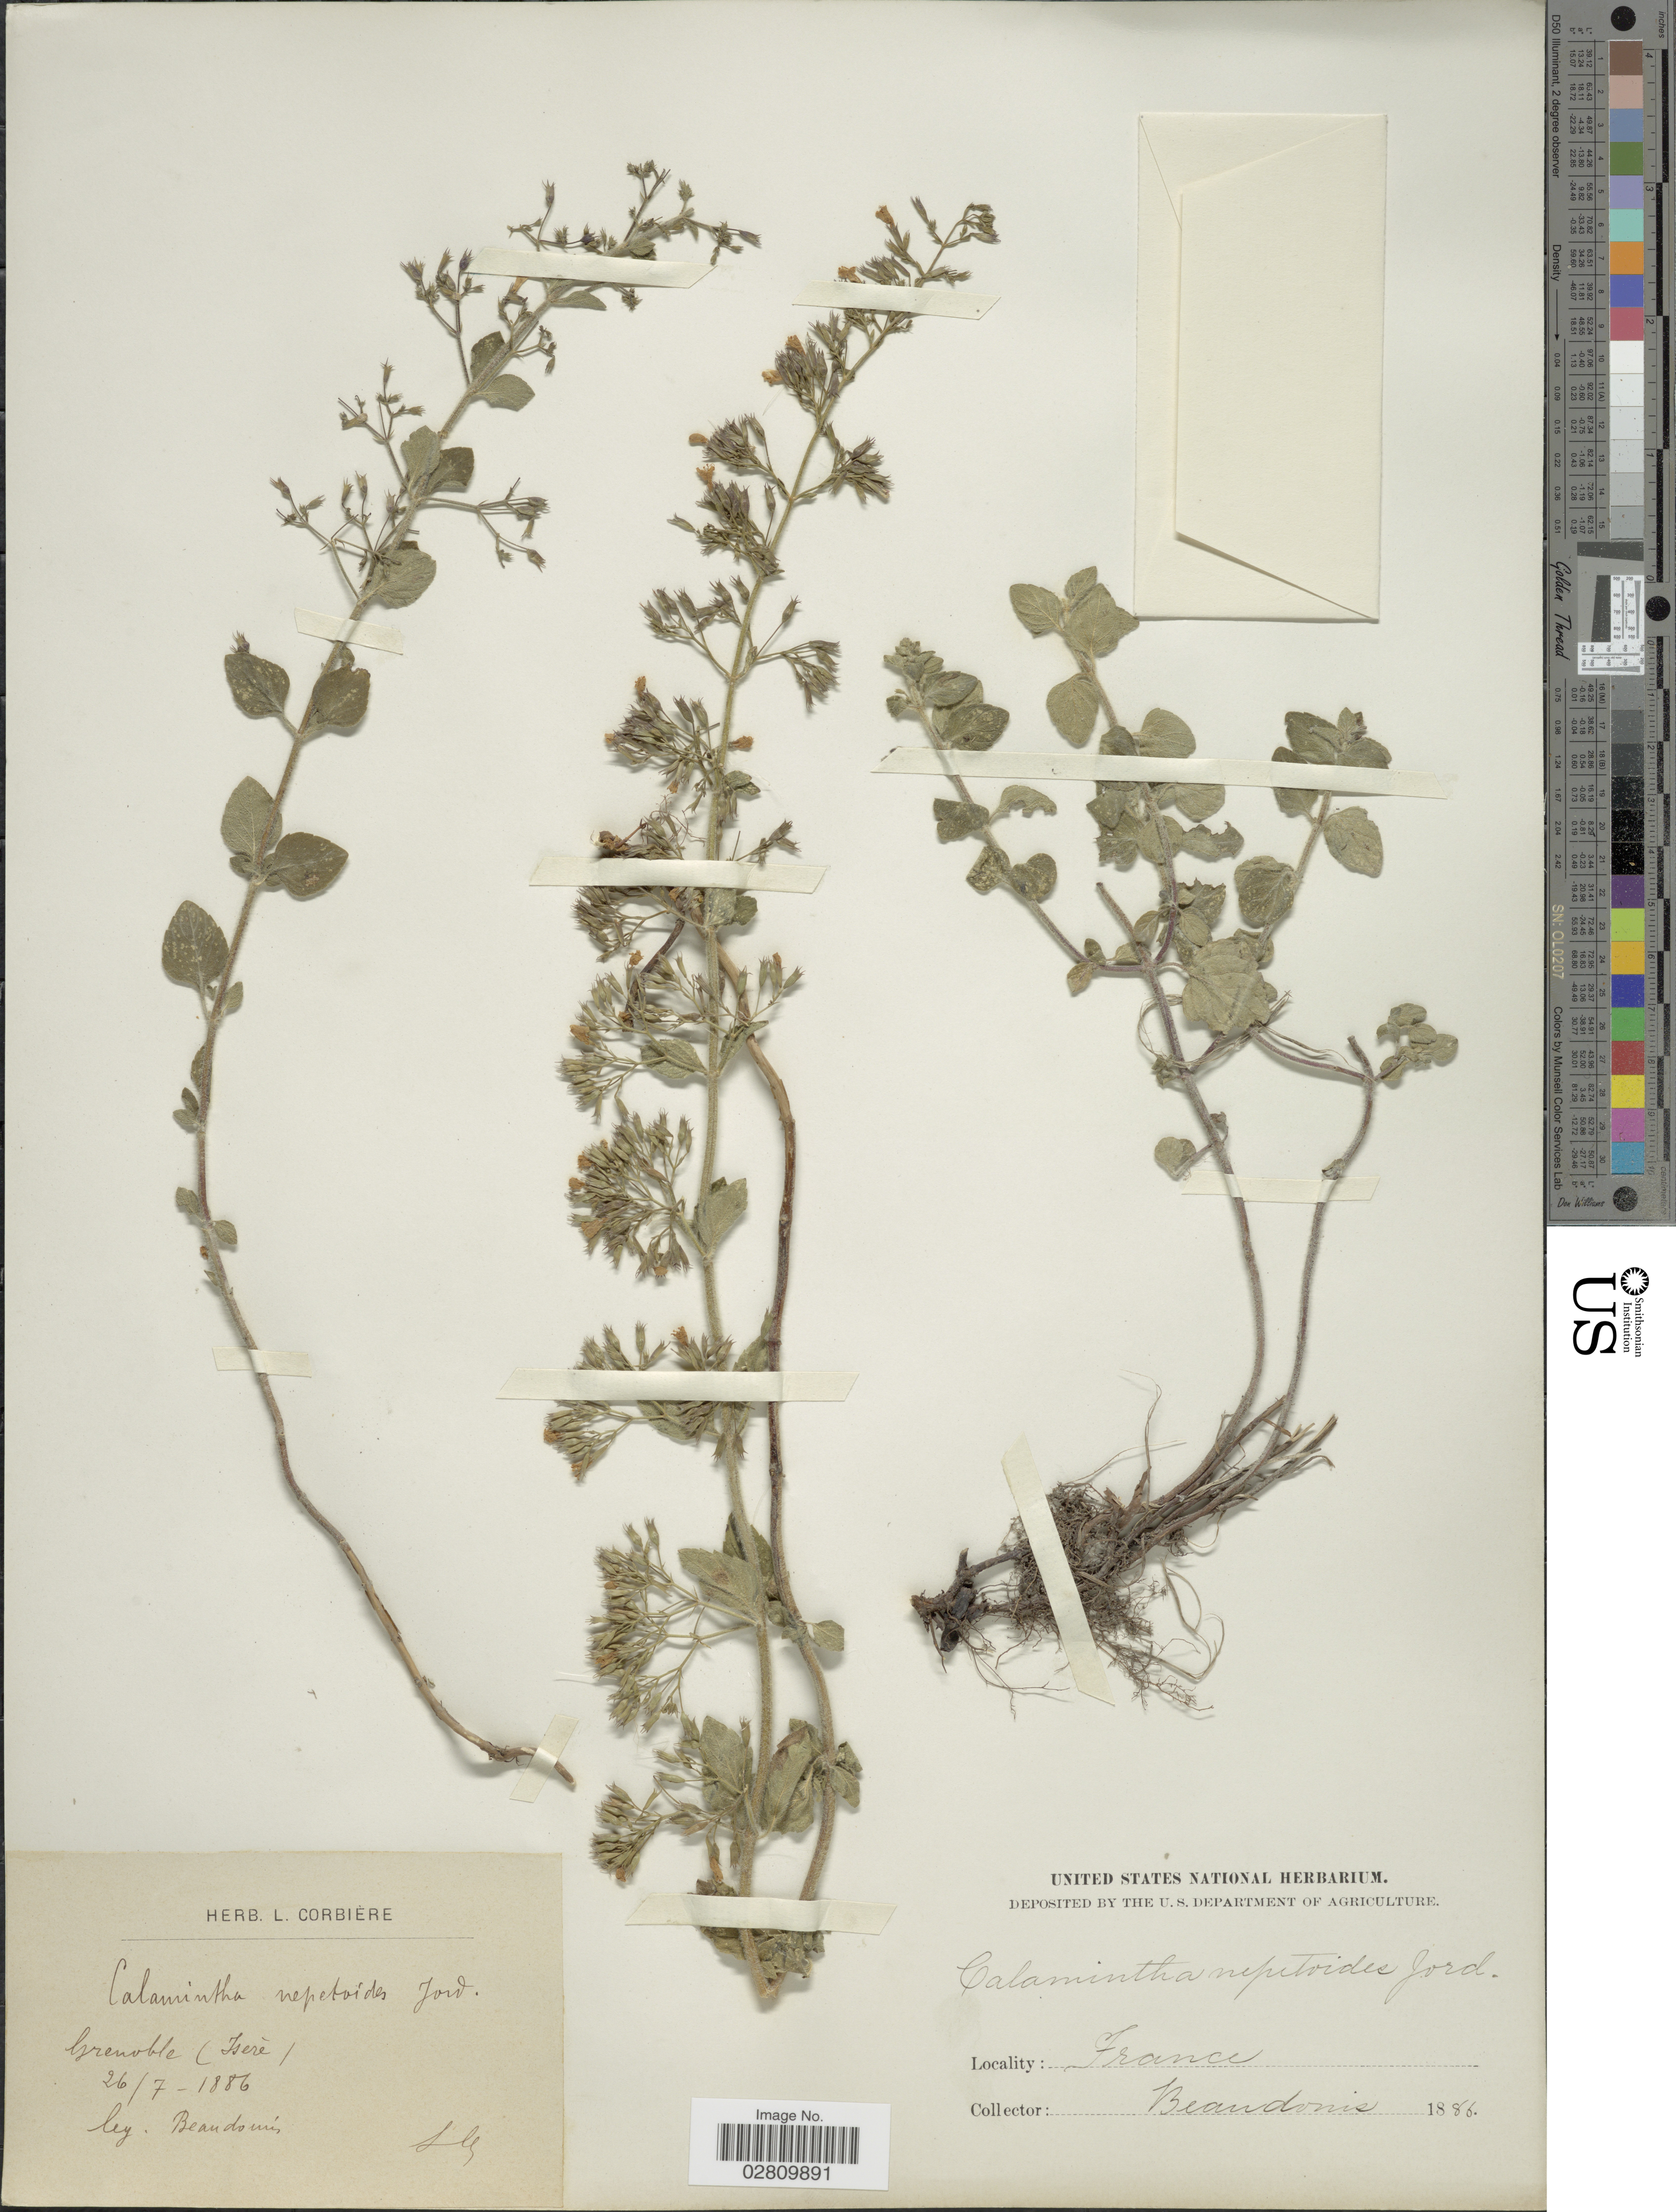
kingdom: Plantae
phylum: Tracheophyta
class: Magnoliopsida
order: Lamiales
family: Lamiaceae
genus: Calamintha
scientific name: Calamintha nepetoides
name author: Jord.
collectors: Beaudouin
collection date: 1886-07-26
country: France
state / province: Auvergne-Rhône-Alpes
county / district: Isère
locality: Grenoble [interpreted] (Iserè)